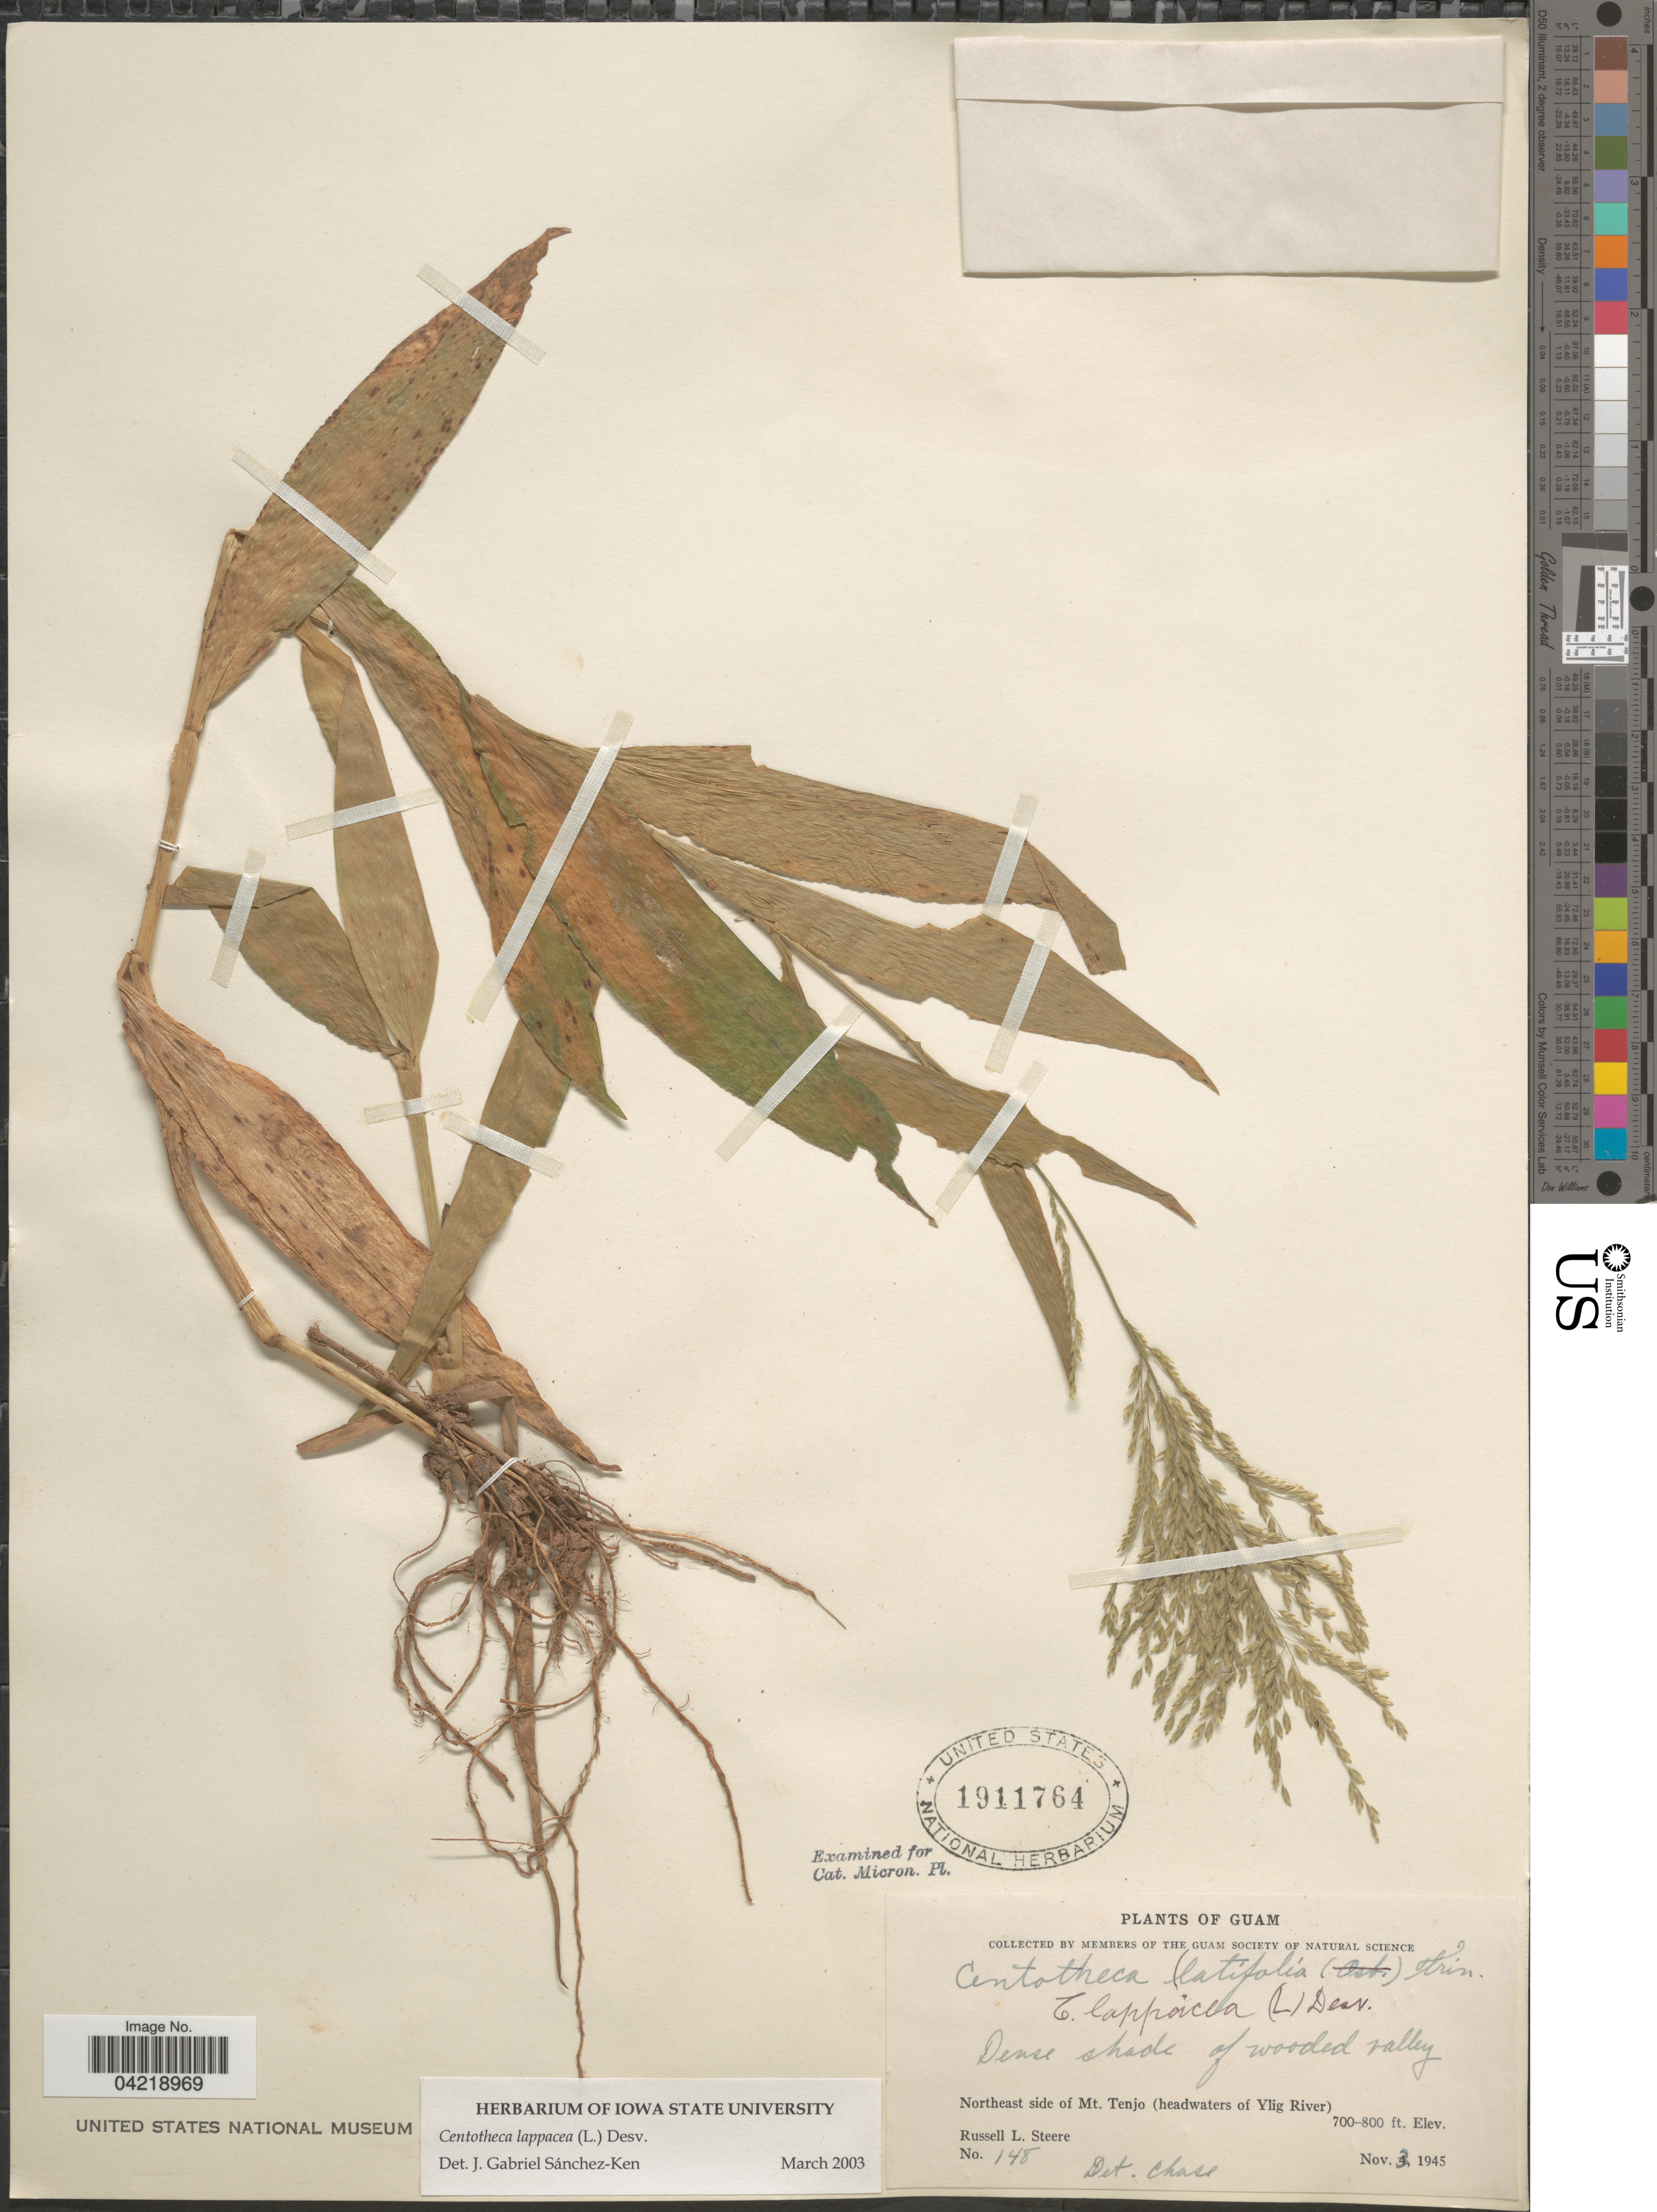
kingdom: Plantae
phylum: Tracheophyta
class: Liliopsida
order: Poales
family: Poaceae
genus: Centotheca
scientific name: Centotheca lappacea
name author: (L.) Desv.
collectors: R. L. Steere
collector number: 148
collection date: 1945-11-03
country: Guam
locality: Northeast side of Mt. Tenjo (headwaters of Ylig River).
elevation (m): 213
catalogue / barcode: US 1911764